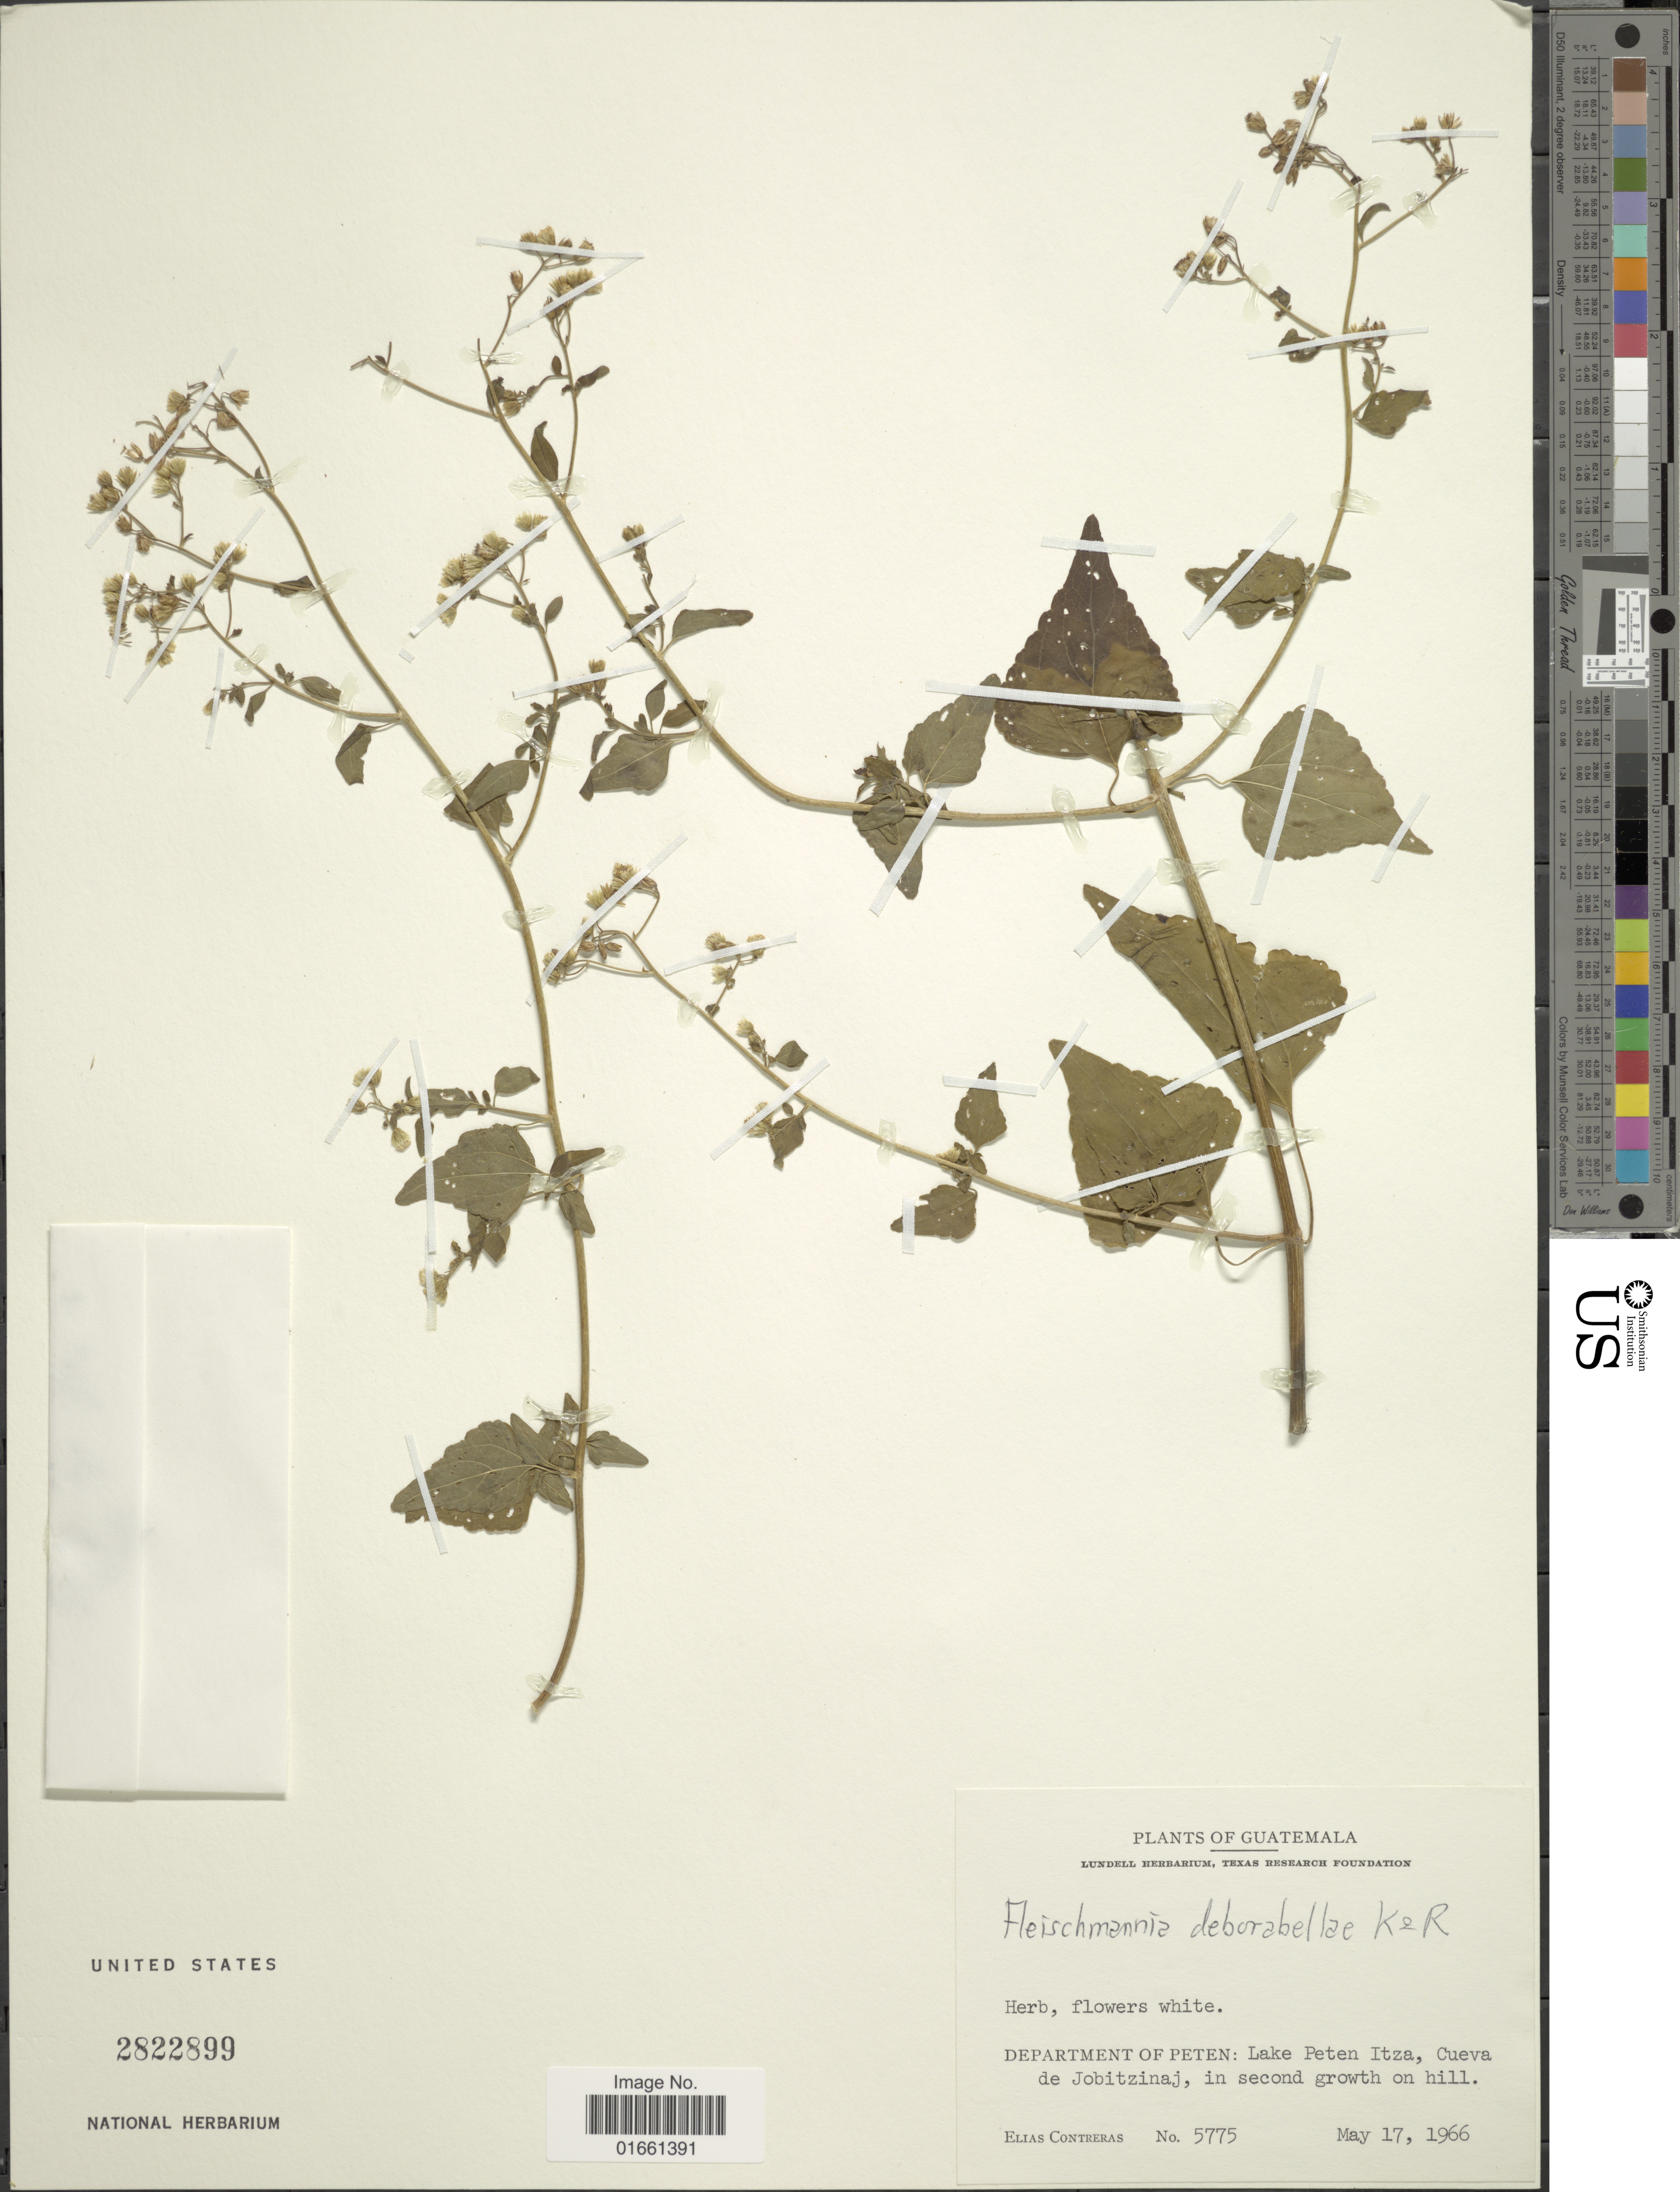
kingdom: Plantae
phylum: Tracheophyta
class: Magnoliopsida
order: Asterales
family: Asteraceae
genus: Fleischmannia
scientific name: Fleischmannia deborabellae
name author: R.M. King & H. Rob.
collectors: E. Contreras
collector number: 5775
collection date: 1966-05-17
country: Guatemala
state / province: El Petén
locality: Departement of Peten: Lake Pete Itza, Cueva de Jobitzinaj.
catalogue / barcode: US 2822899